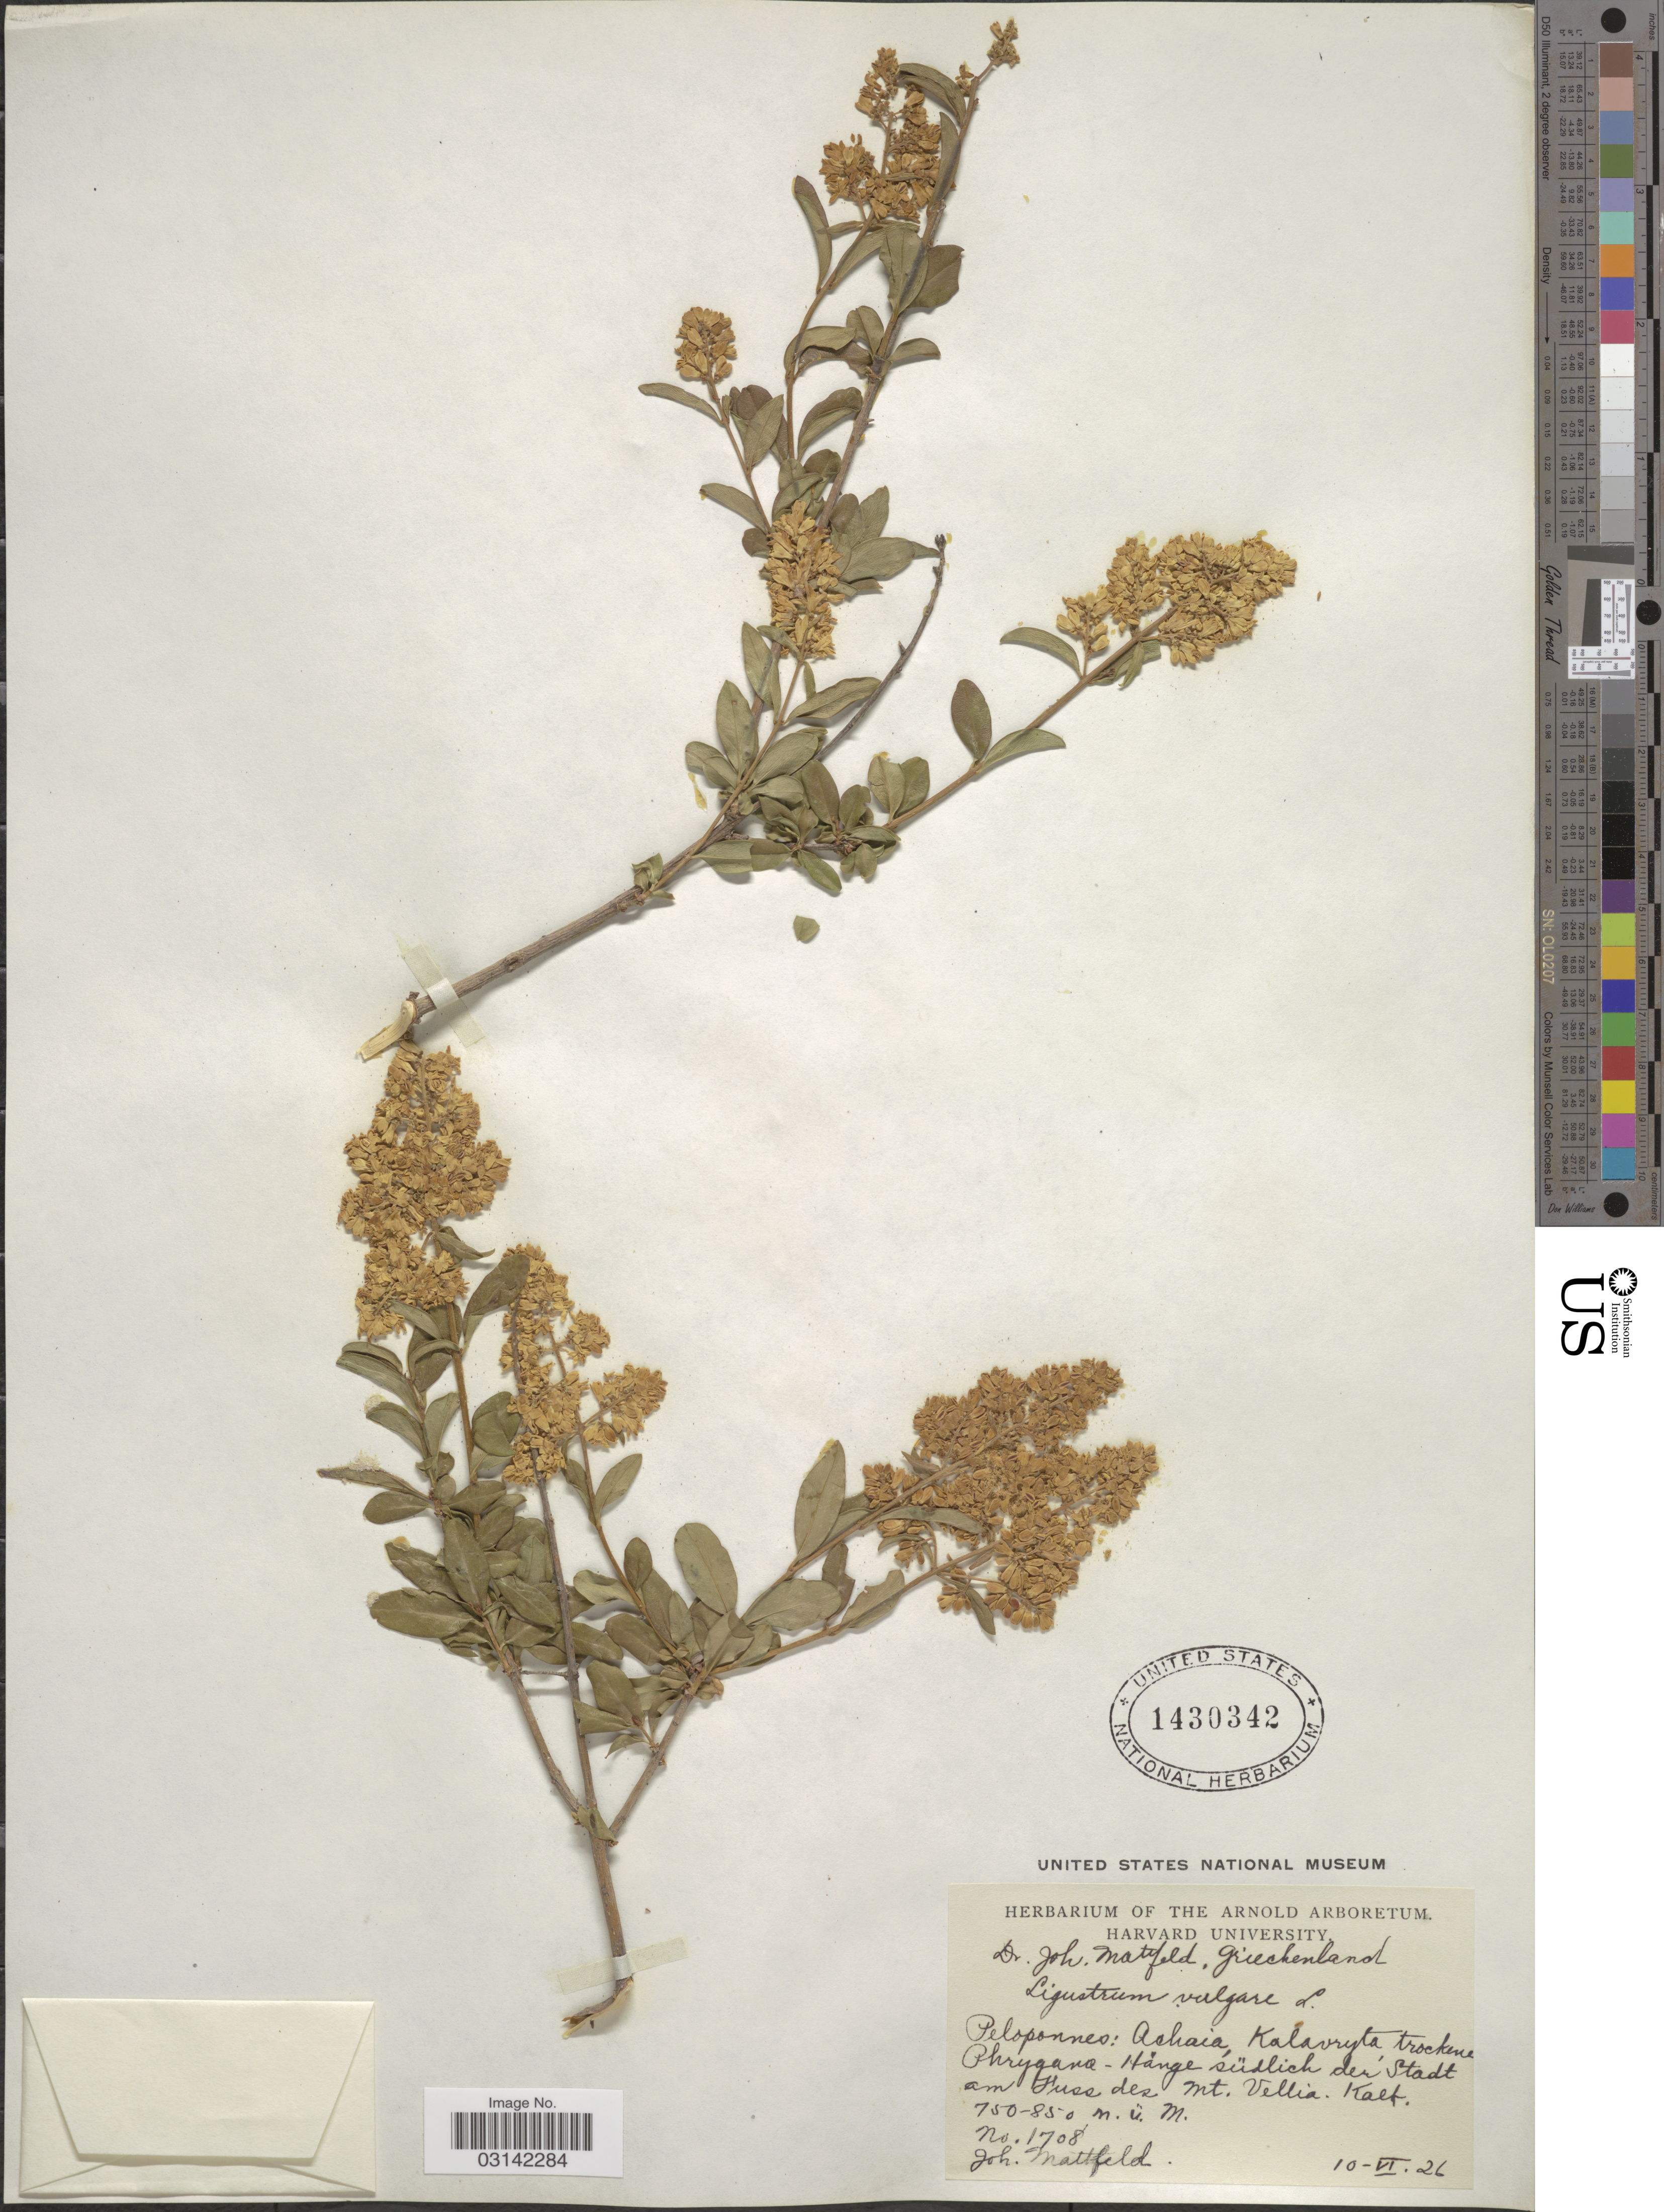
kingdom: Plantae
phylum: Tracheophyta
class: Magnoliopsida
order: Lamiales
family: Oleaceae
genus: Ligustrum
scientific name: Ligustrum vulgare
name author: L.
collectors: J. Mattfeld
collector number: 1708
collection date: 1926-06-10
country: Greece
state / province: Peloponnese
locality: Griechenland. Peloponnes: Achaia, Kalavryta, trockene Phrygana-Hänge südlich der Stadt am Fuss des Mt. Vellia. Kalb.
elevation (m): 750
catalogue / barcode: US 1430342